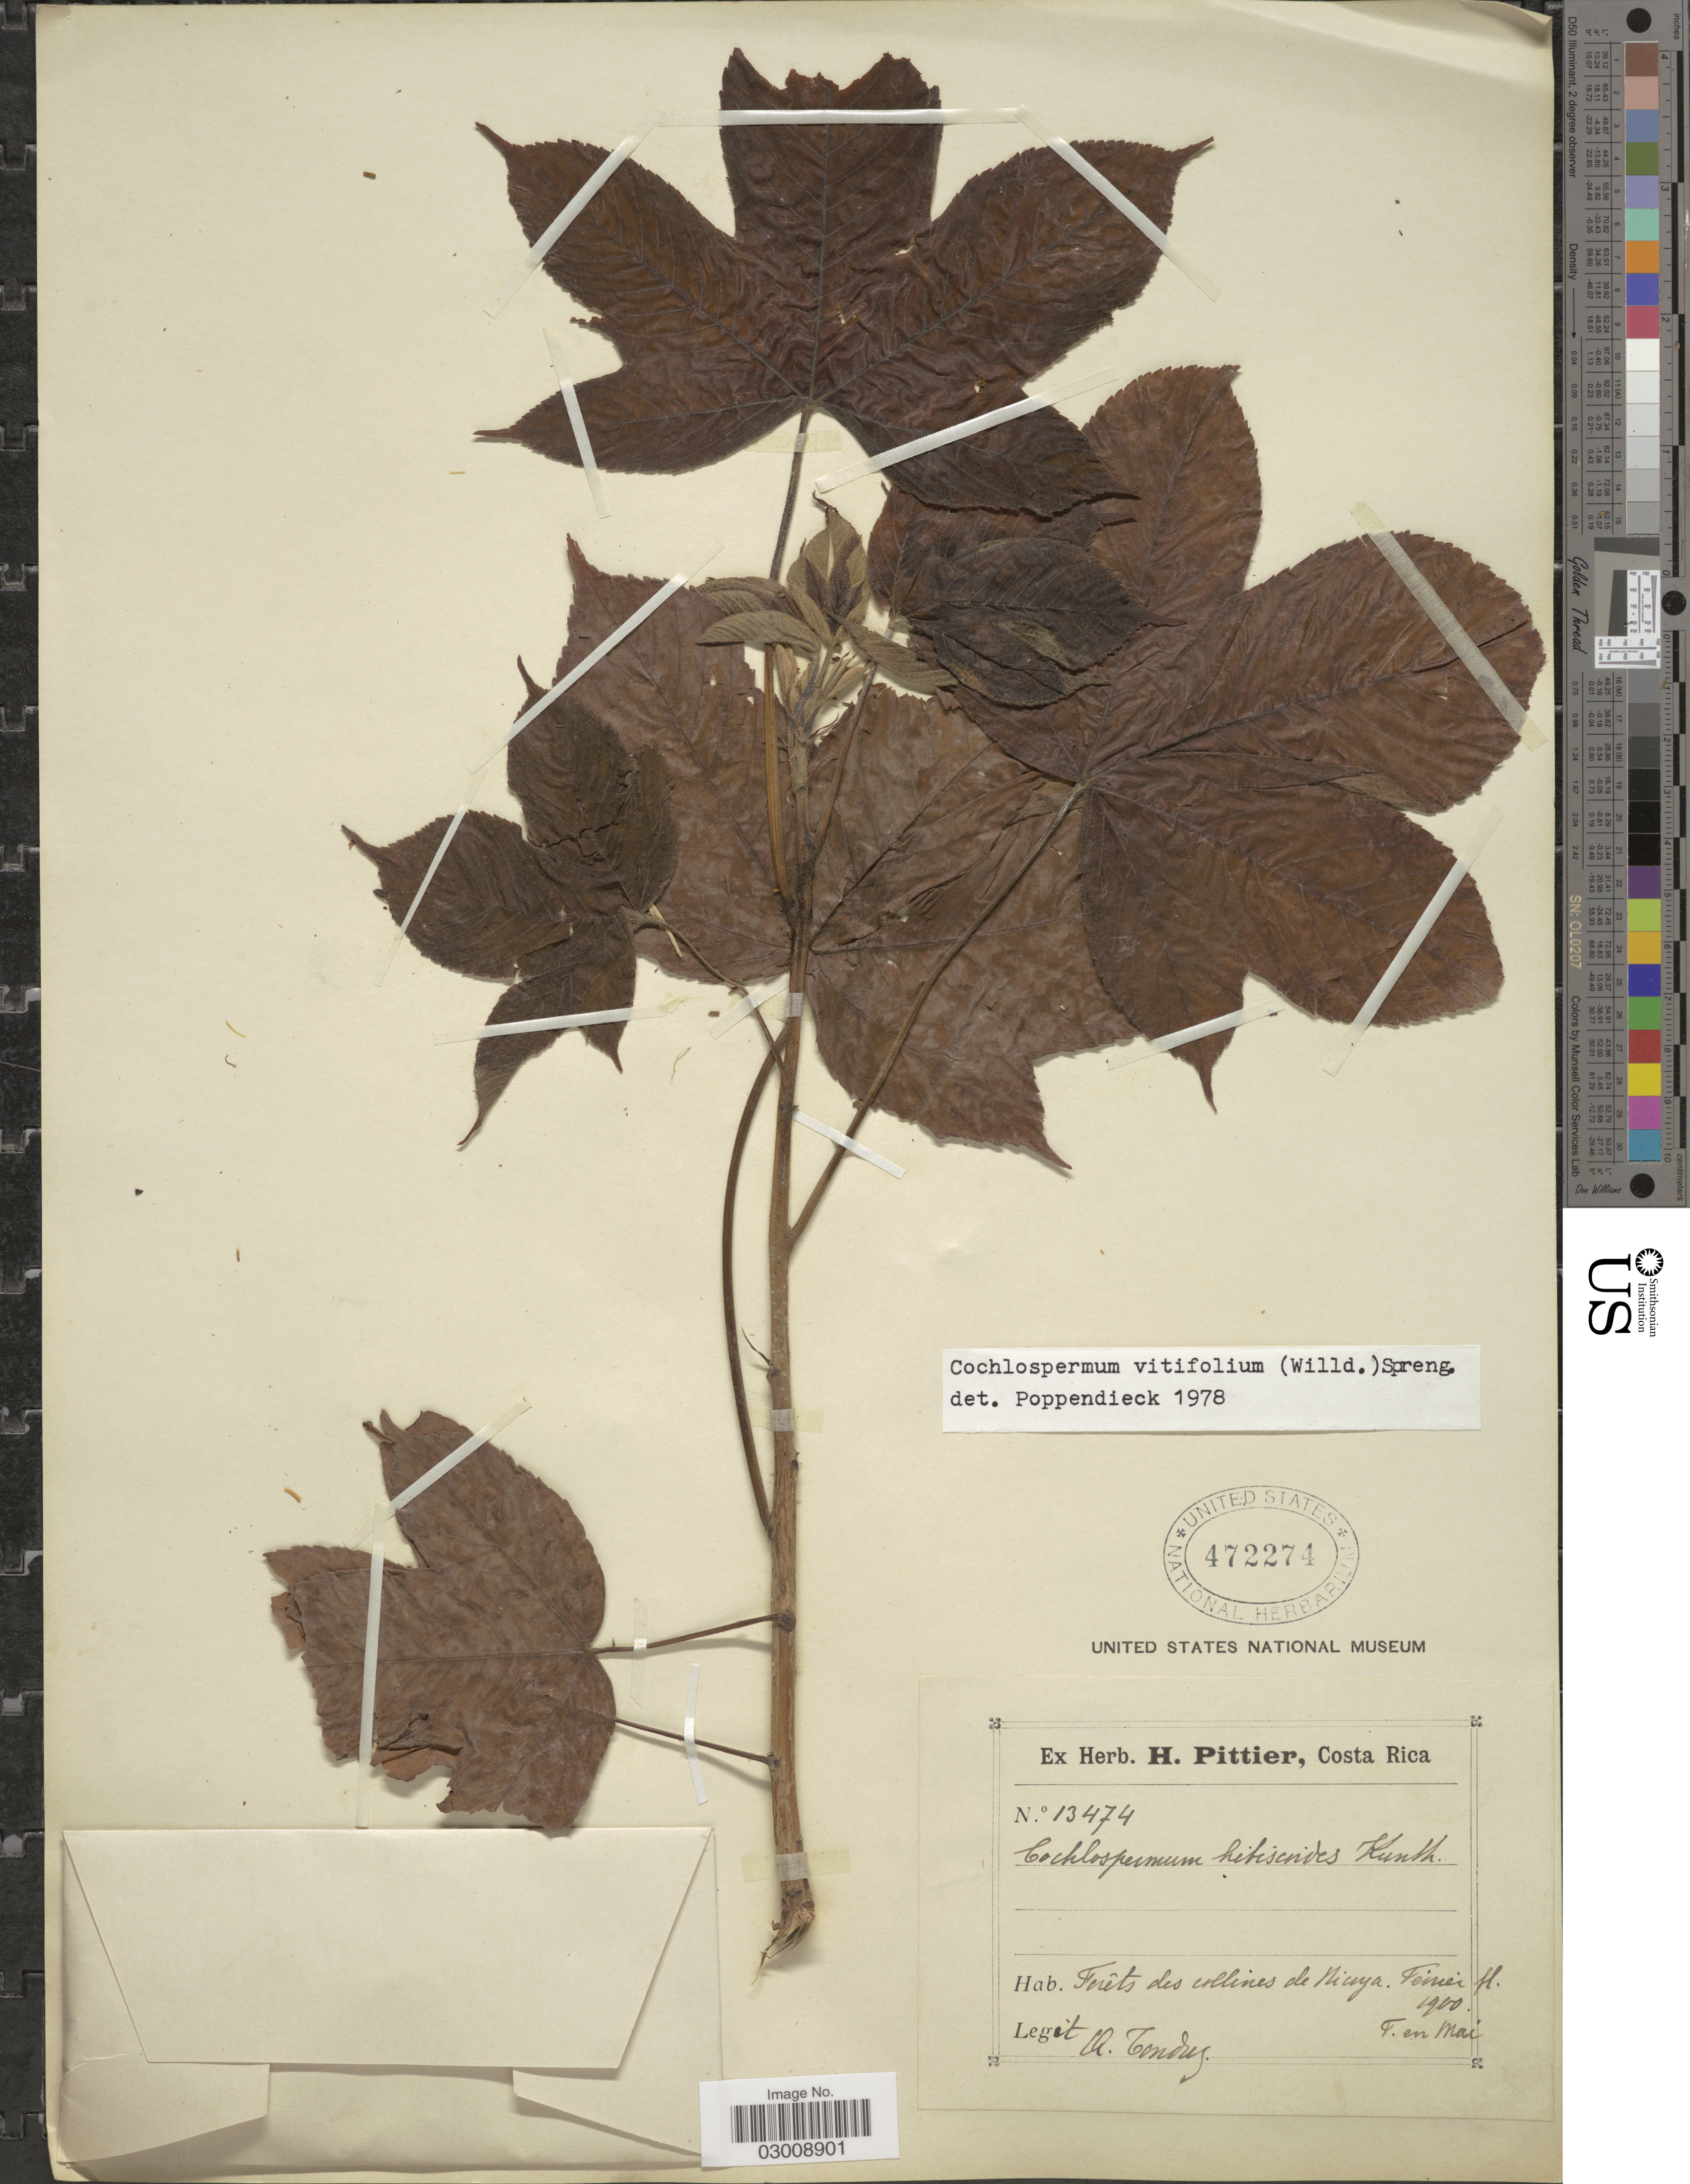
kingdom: Plantae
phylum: Tracheophyta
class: Magnoliopsida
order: Malvales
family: Cochlospermaceae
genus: Cochlospermum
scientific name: Cochlospermum vitifolium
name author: (Willd.) Spreng.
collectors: A. Tonduz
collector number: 13474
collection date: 1900-02/1900-05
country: Costa Rica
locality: Forêts des collines de Nicoya.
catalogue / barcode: US 472274